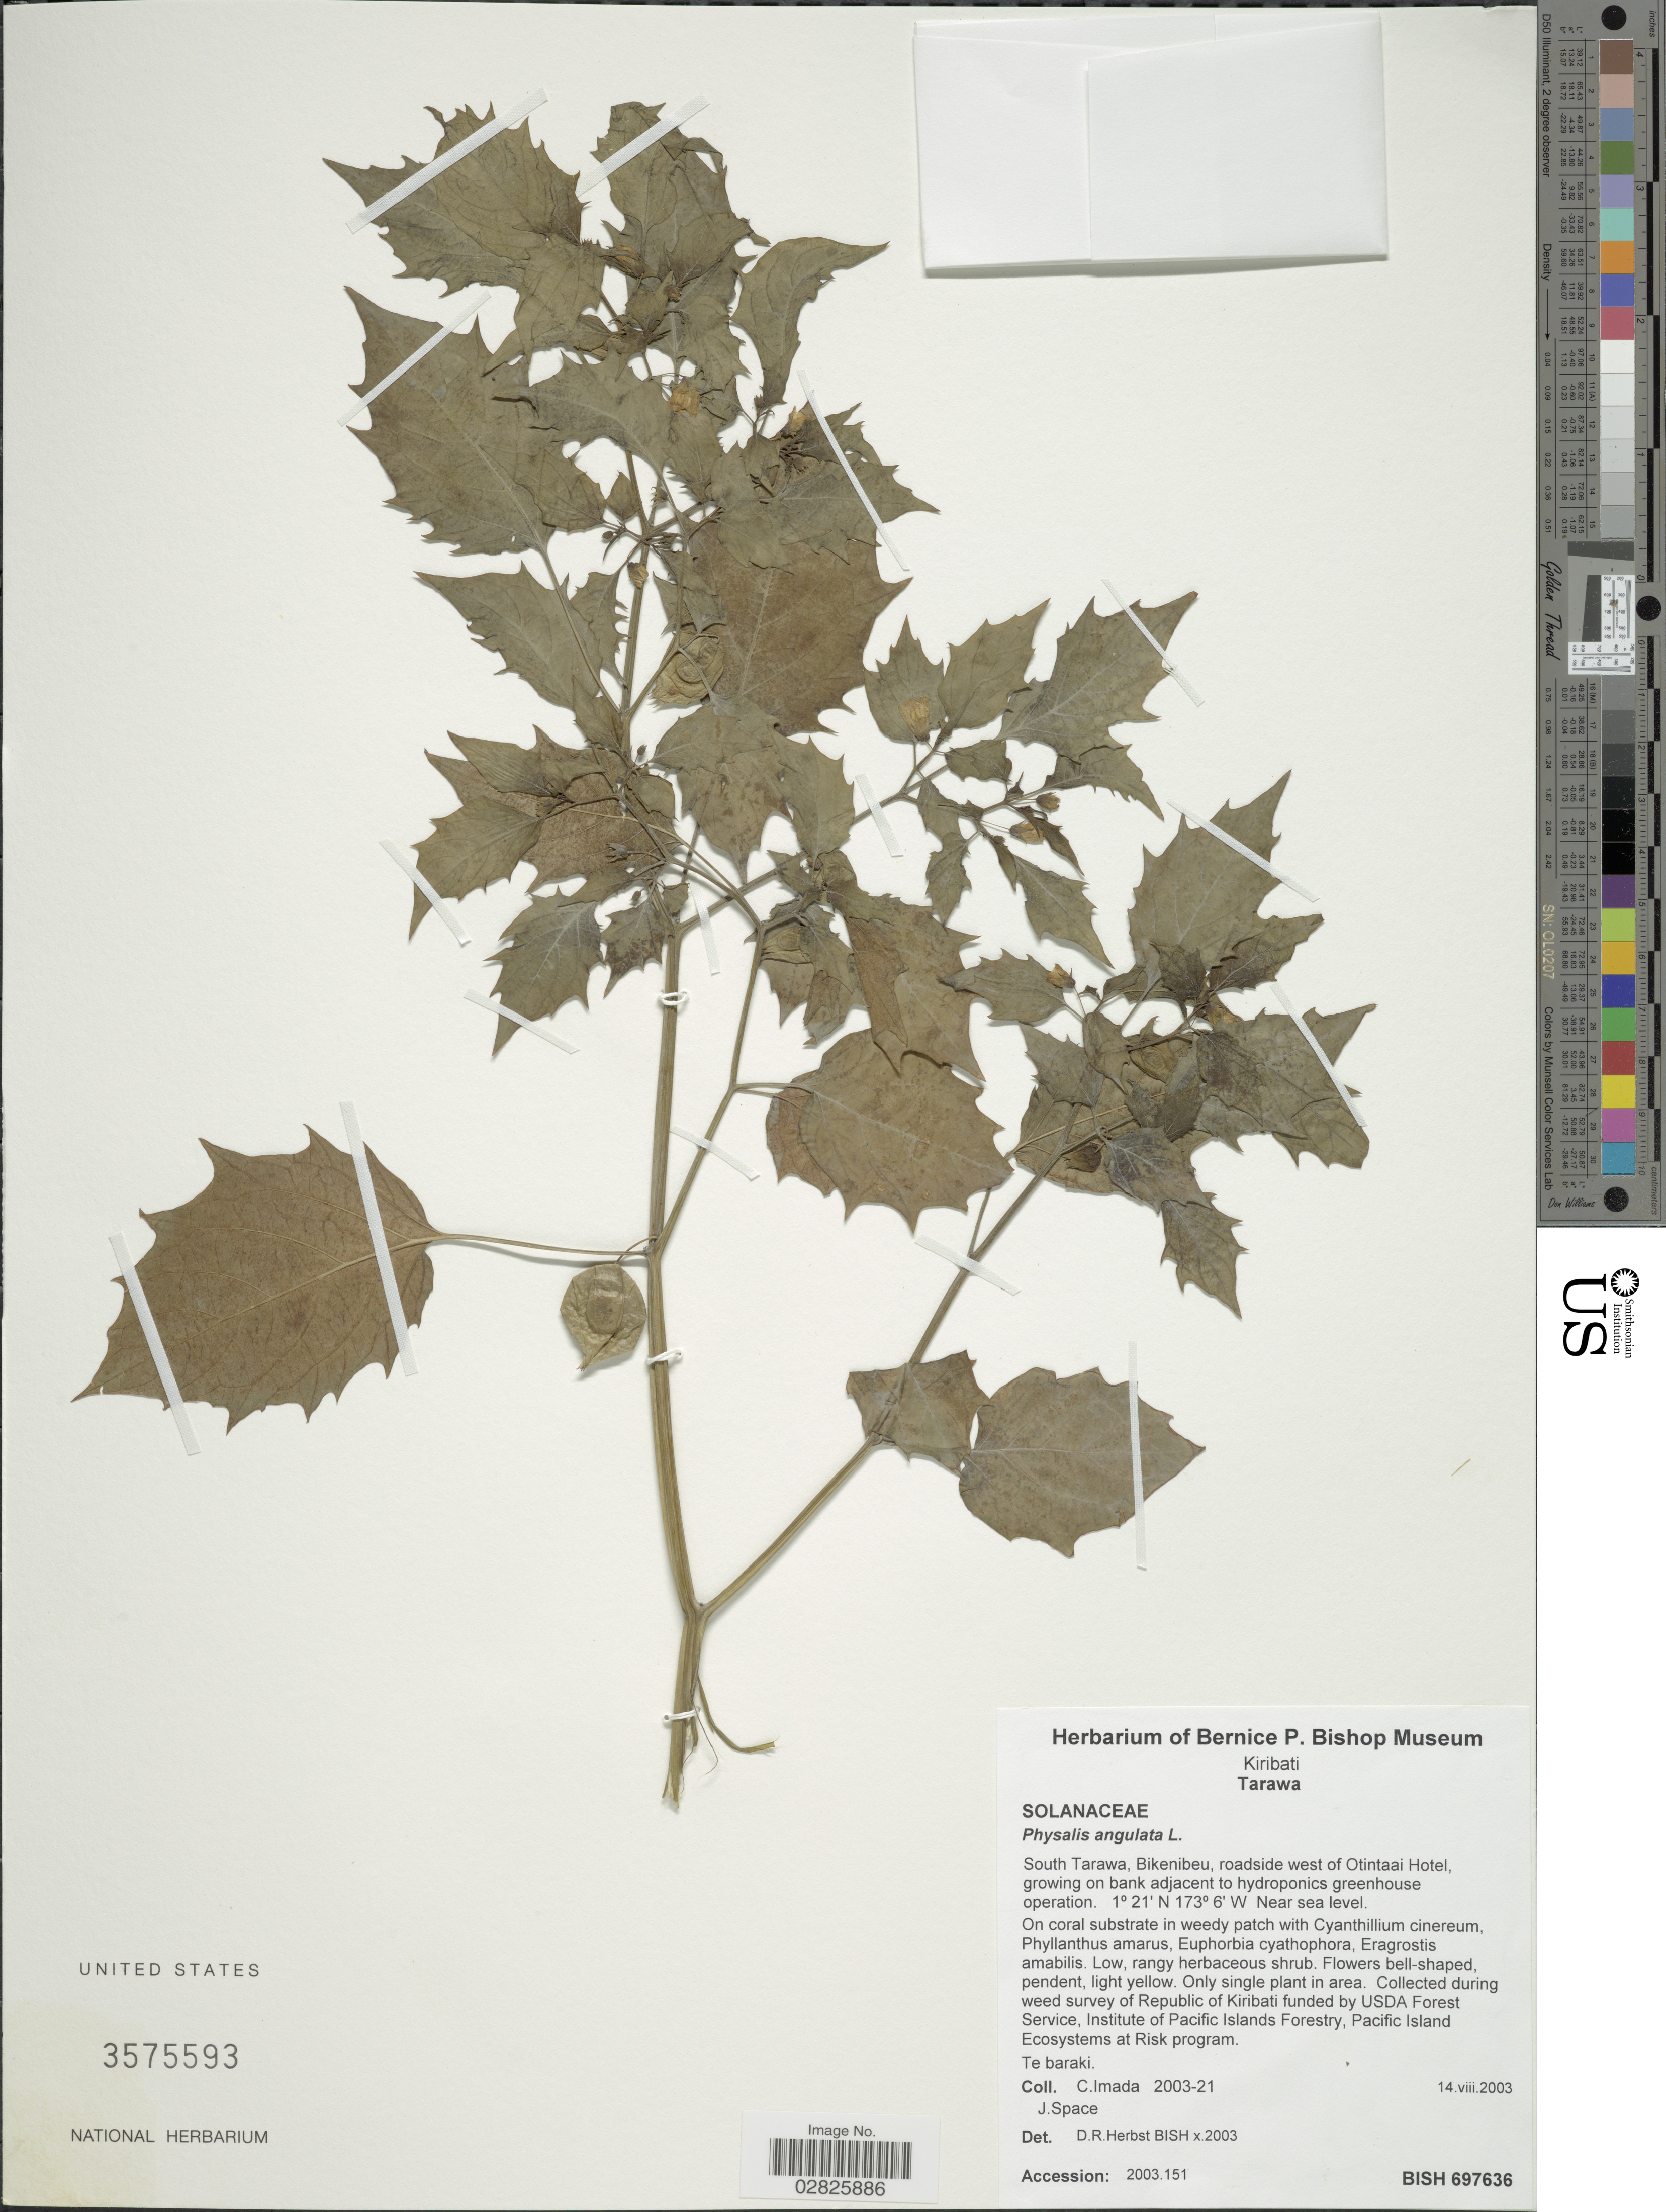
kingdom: Plantae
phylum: Tracheophyta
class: Magnoliopsida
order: Solanales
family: Solanaceae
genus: Physalis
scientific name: Physalis angulata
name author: L.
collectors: C. Imada & J. Space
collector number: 2003-21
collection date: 2003-08-14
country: Kiribati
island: Tarawa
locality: Tarawa. South Tarawa, Bikenibeu, roadside west of Otintaai Hotel, growing on bank adjacent to hydroponics greenhouse operation.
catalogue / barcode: US 3575593